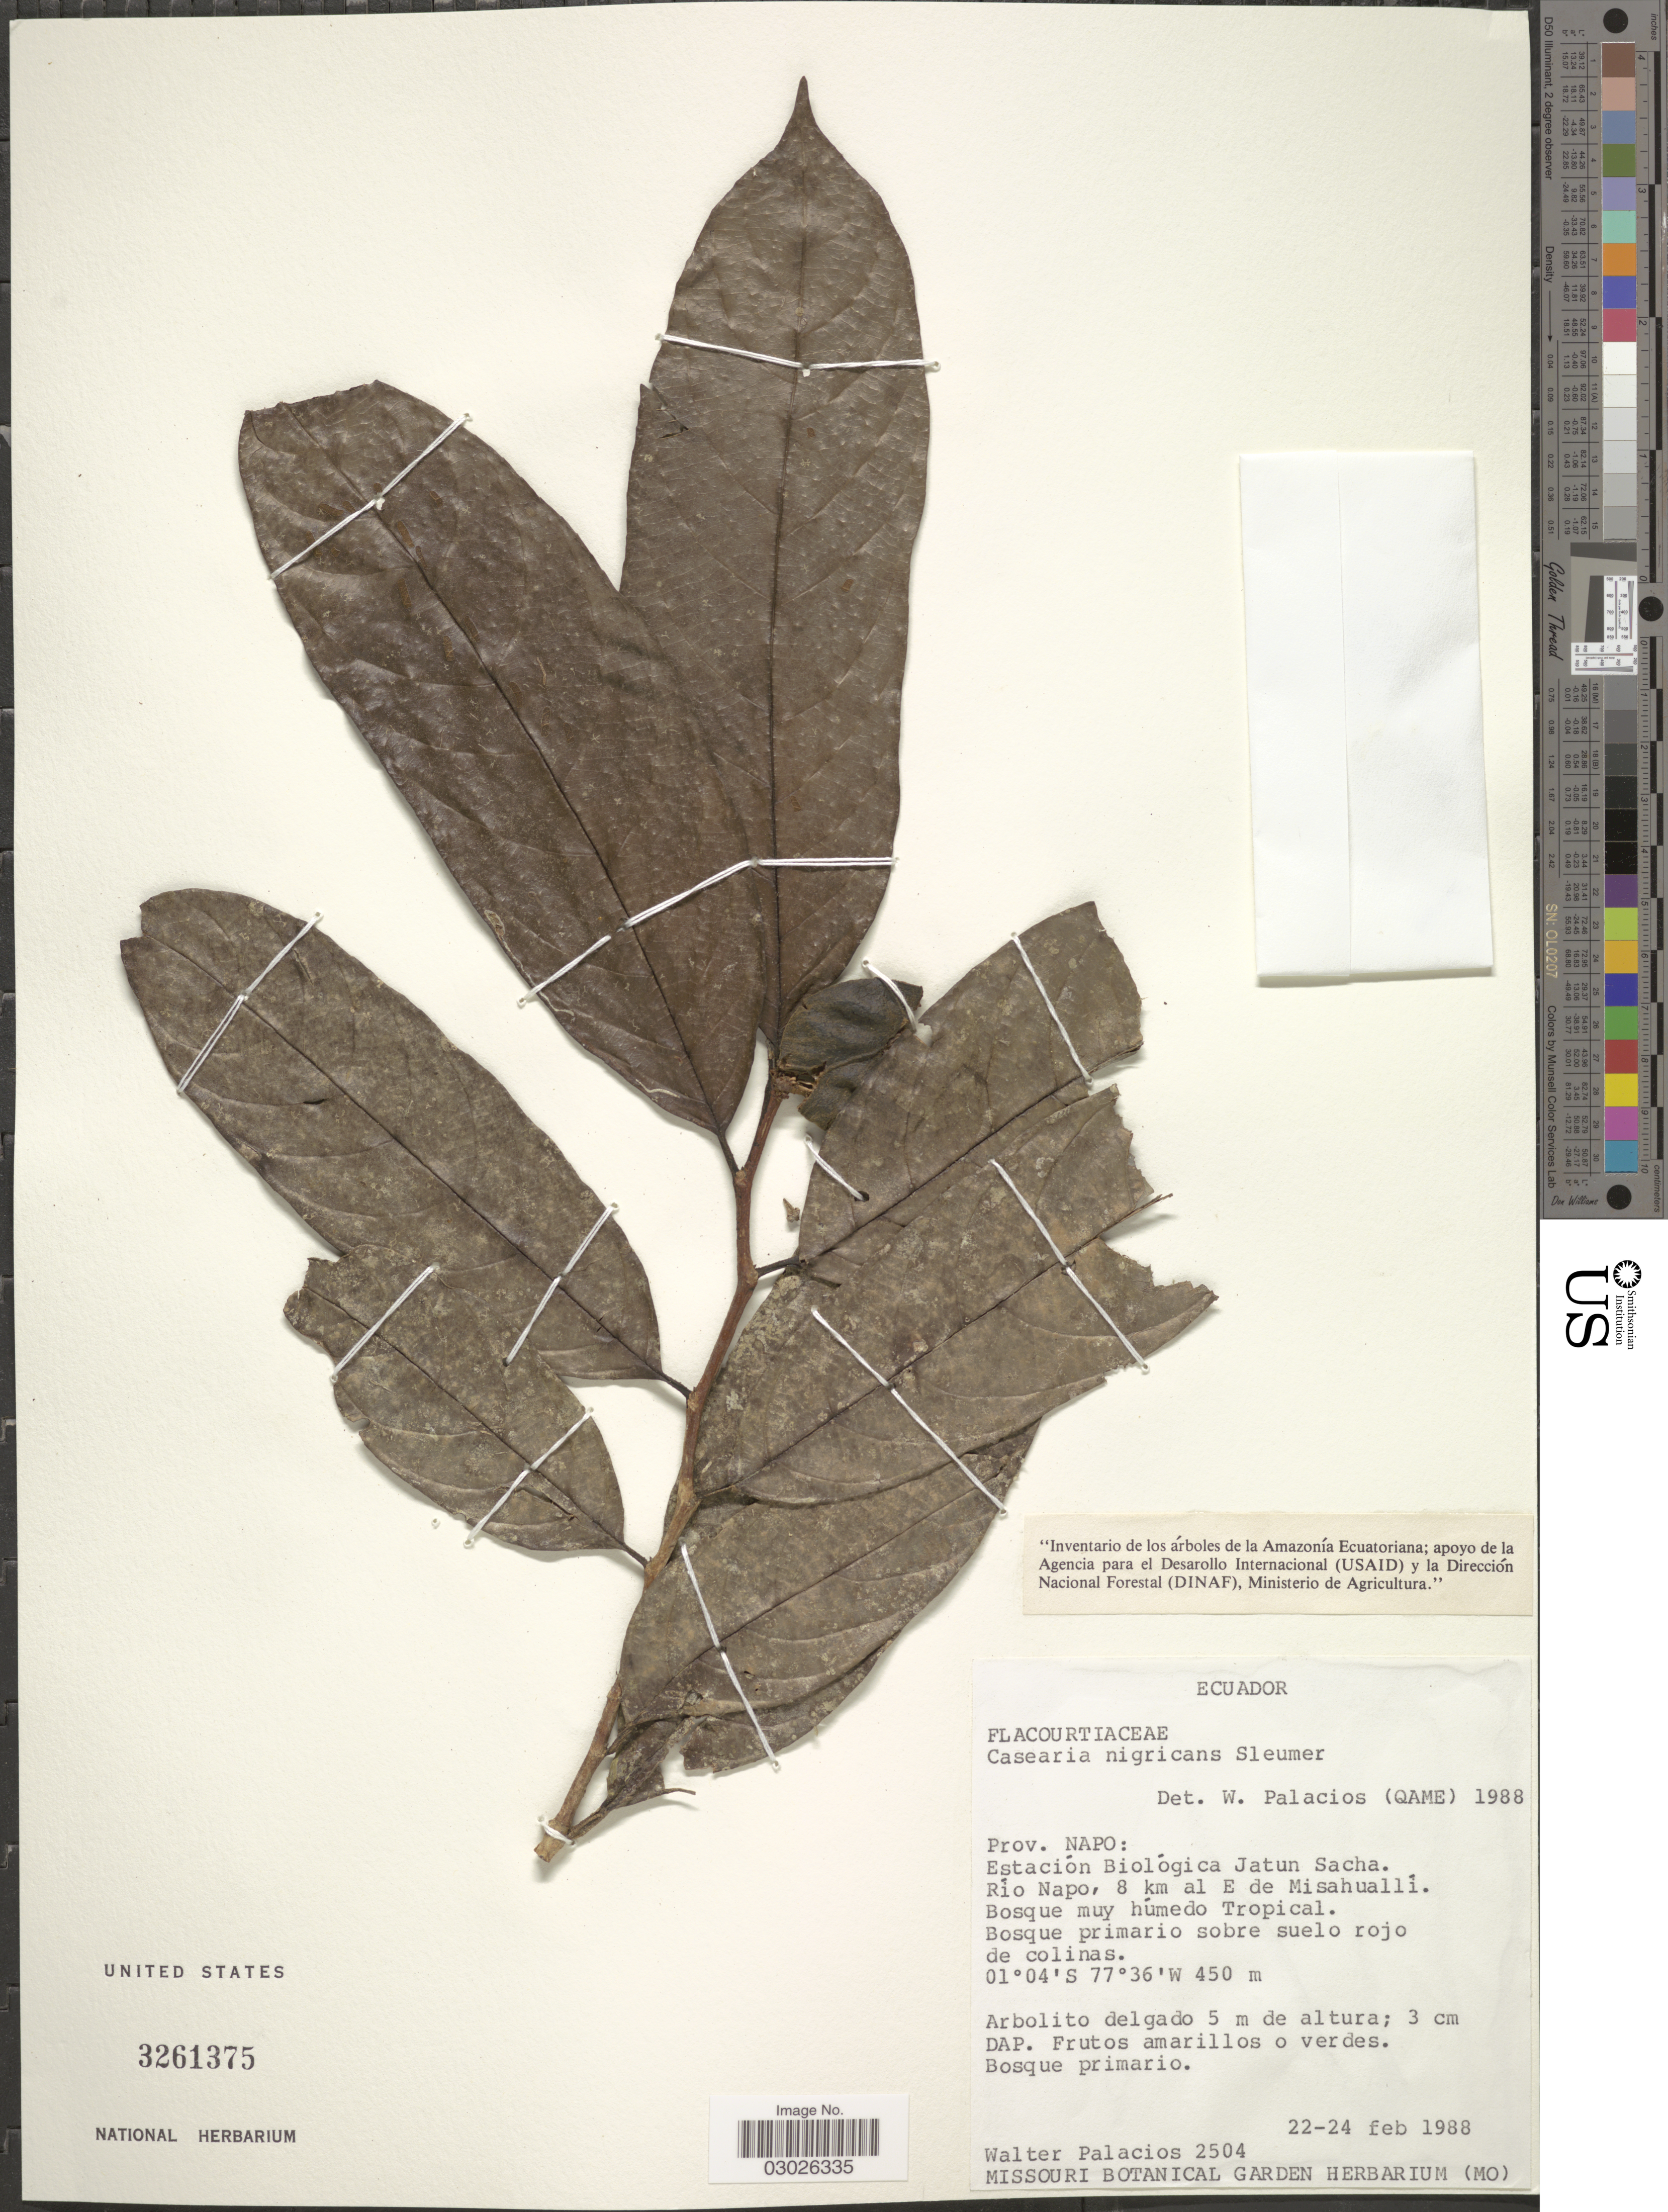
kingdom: Plantae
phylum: Tracheophyta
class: Magnoliopsida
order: Malpighiales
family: Salicaceae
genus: Casearia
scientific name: Casearia nigricans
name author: Sleumer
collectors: W. Palacios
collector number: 2504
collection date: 1988-02-22/1988-02-24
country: Ecuador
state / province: Napo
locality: Prov. Napo: Estacion Biológica Jatun Sacha. Río Napo, 8 km al E de Misahuallí.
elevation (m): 450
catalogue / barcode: US 3261375